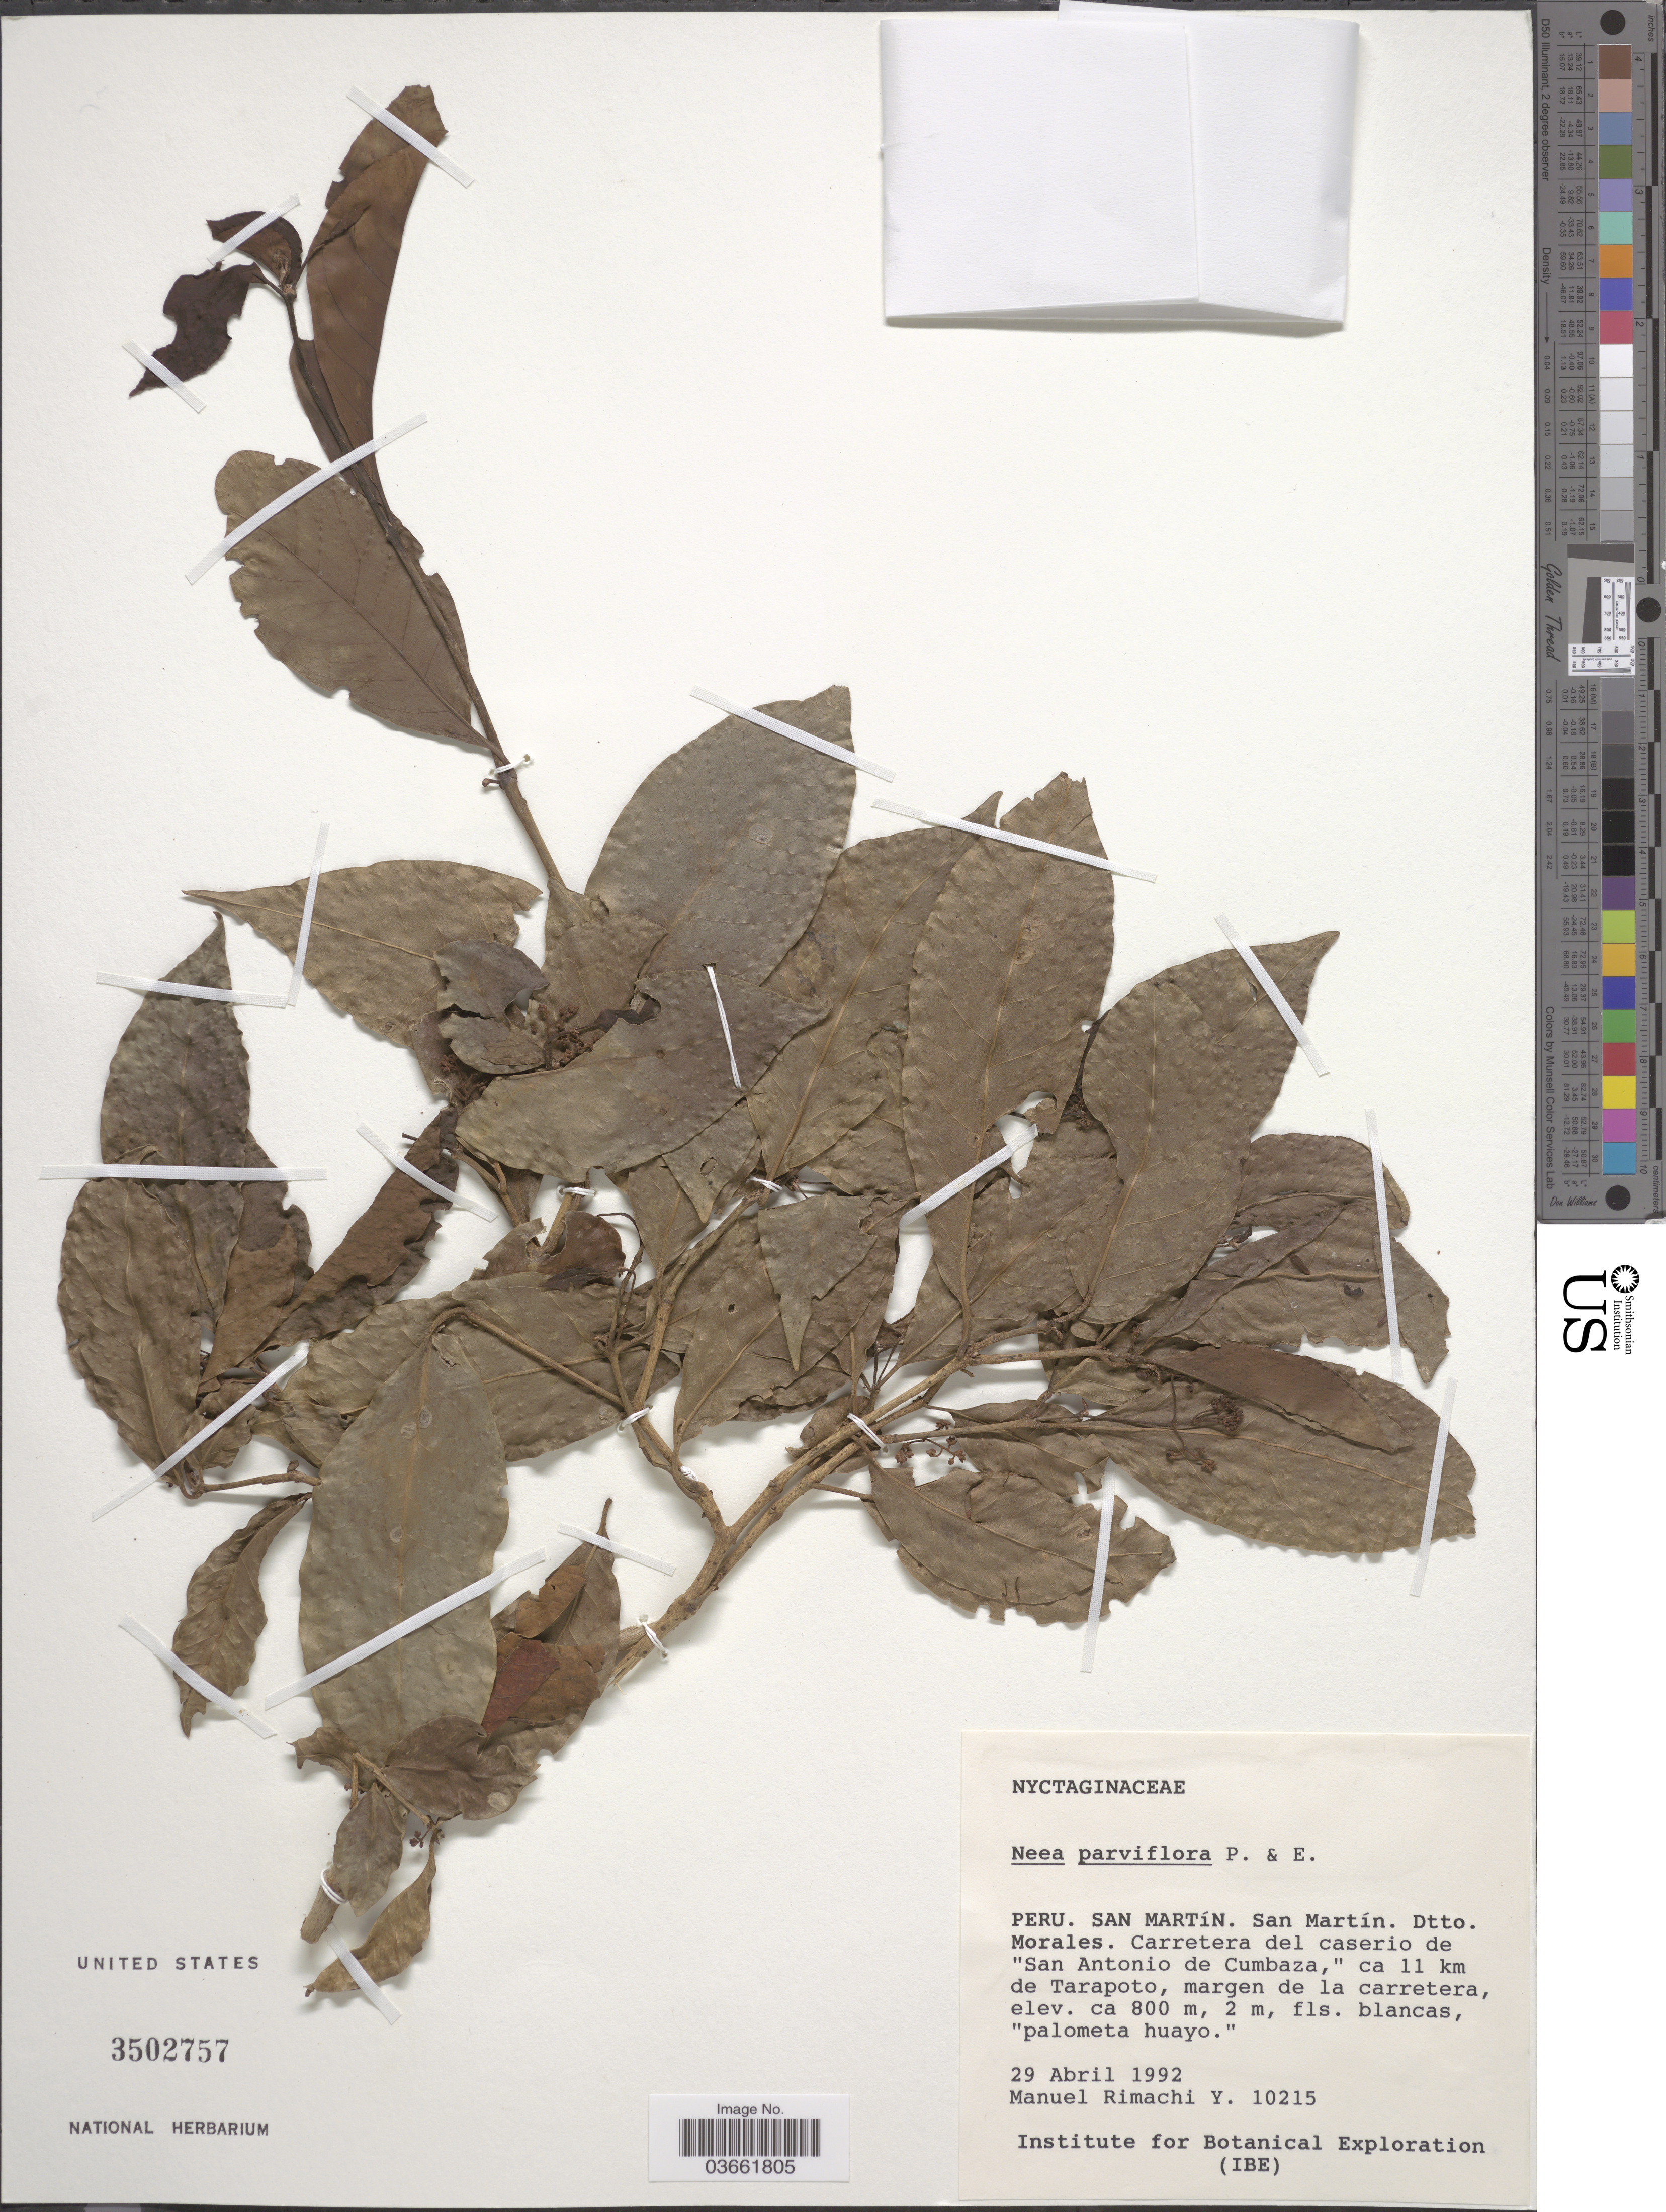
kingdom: Plantae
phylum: Tracheophyta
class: Magnoliopsida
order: Caryophyllales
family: Nyctaginaceae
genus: Neea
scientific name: Neea parviflora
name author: Poepp. & Endl.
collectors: M. Rimachi Y.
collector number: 10215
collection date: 1992-04-29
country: Peru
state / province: San Martín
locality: Dtto. Morales. Carretera del caserio de "San Antonio de Cumbaza," ca 11 km de Tarapoto, margen de la carretera.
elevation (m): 800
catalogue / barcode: US 3502757